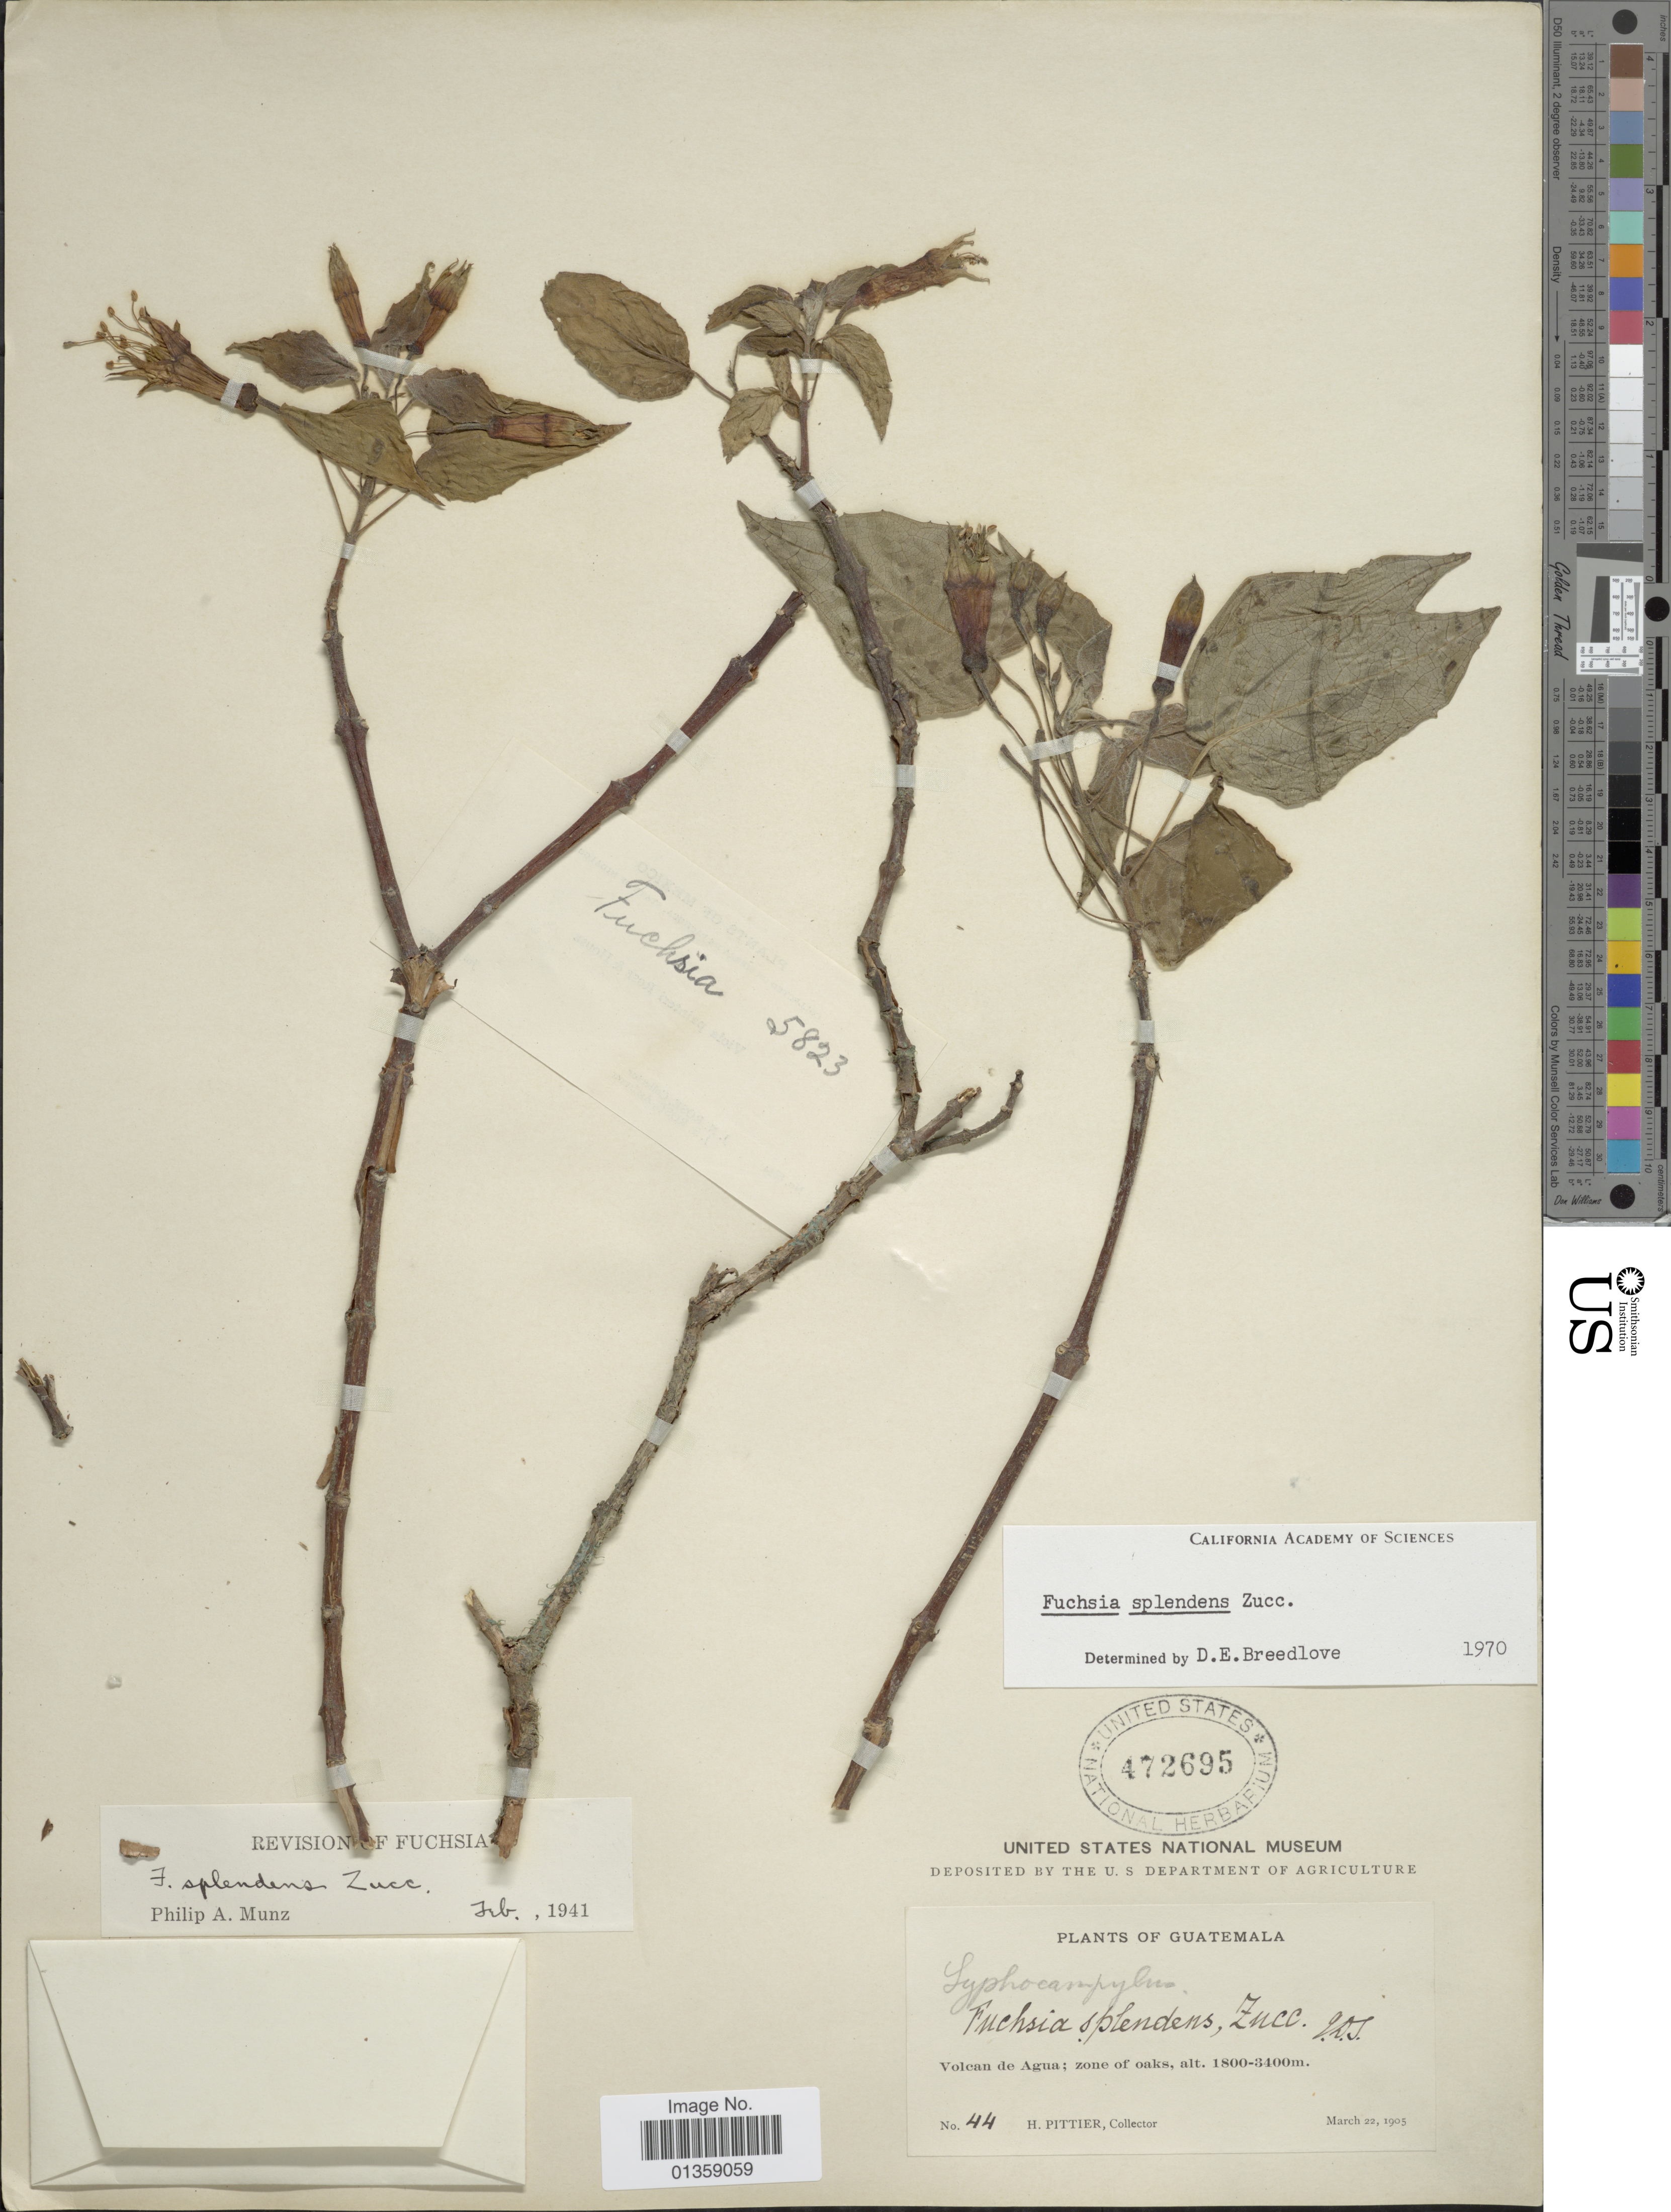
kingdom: Plantae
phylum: Tracheophyta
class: Magnoliopsida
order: Myrtales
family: Onagraceae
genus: Fuchsia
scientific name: Fuchsia splendens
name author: Zucc.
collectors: H. F. Pittier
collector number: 44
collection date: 1905-03-22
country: Guatemala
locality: Volcan de Agua; zone of oaks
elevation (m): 1800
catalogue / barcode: US 472695